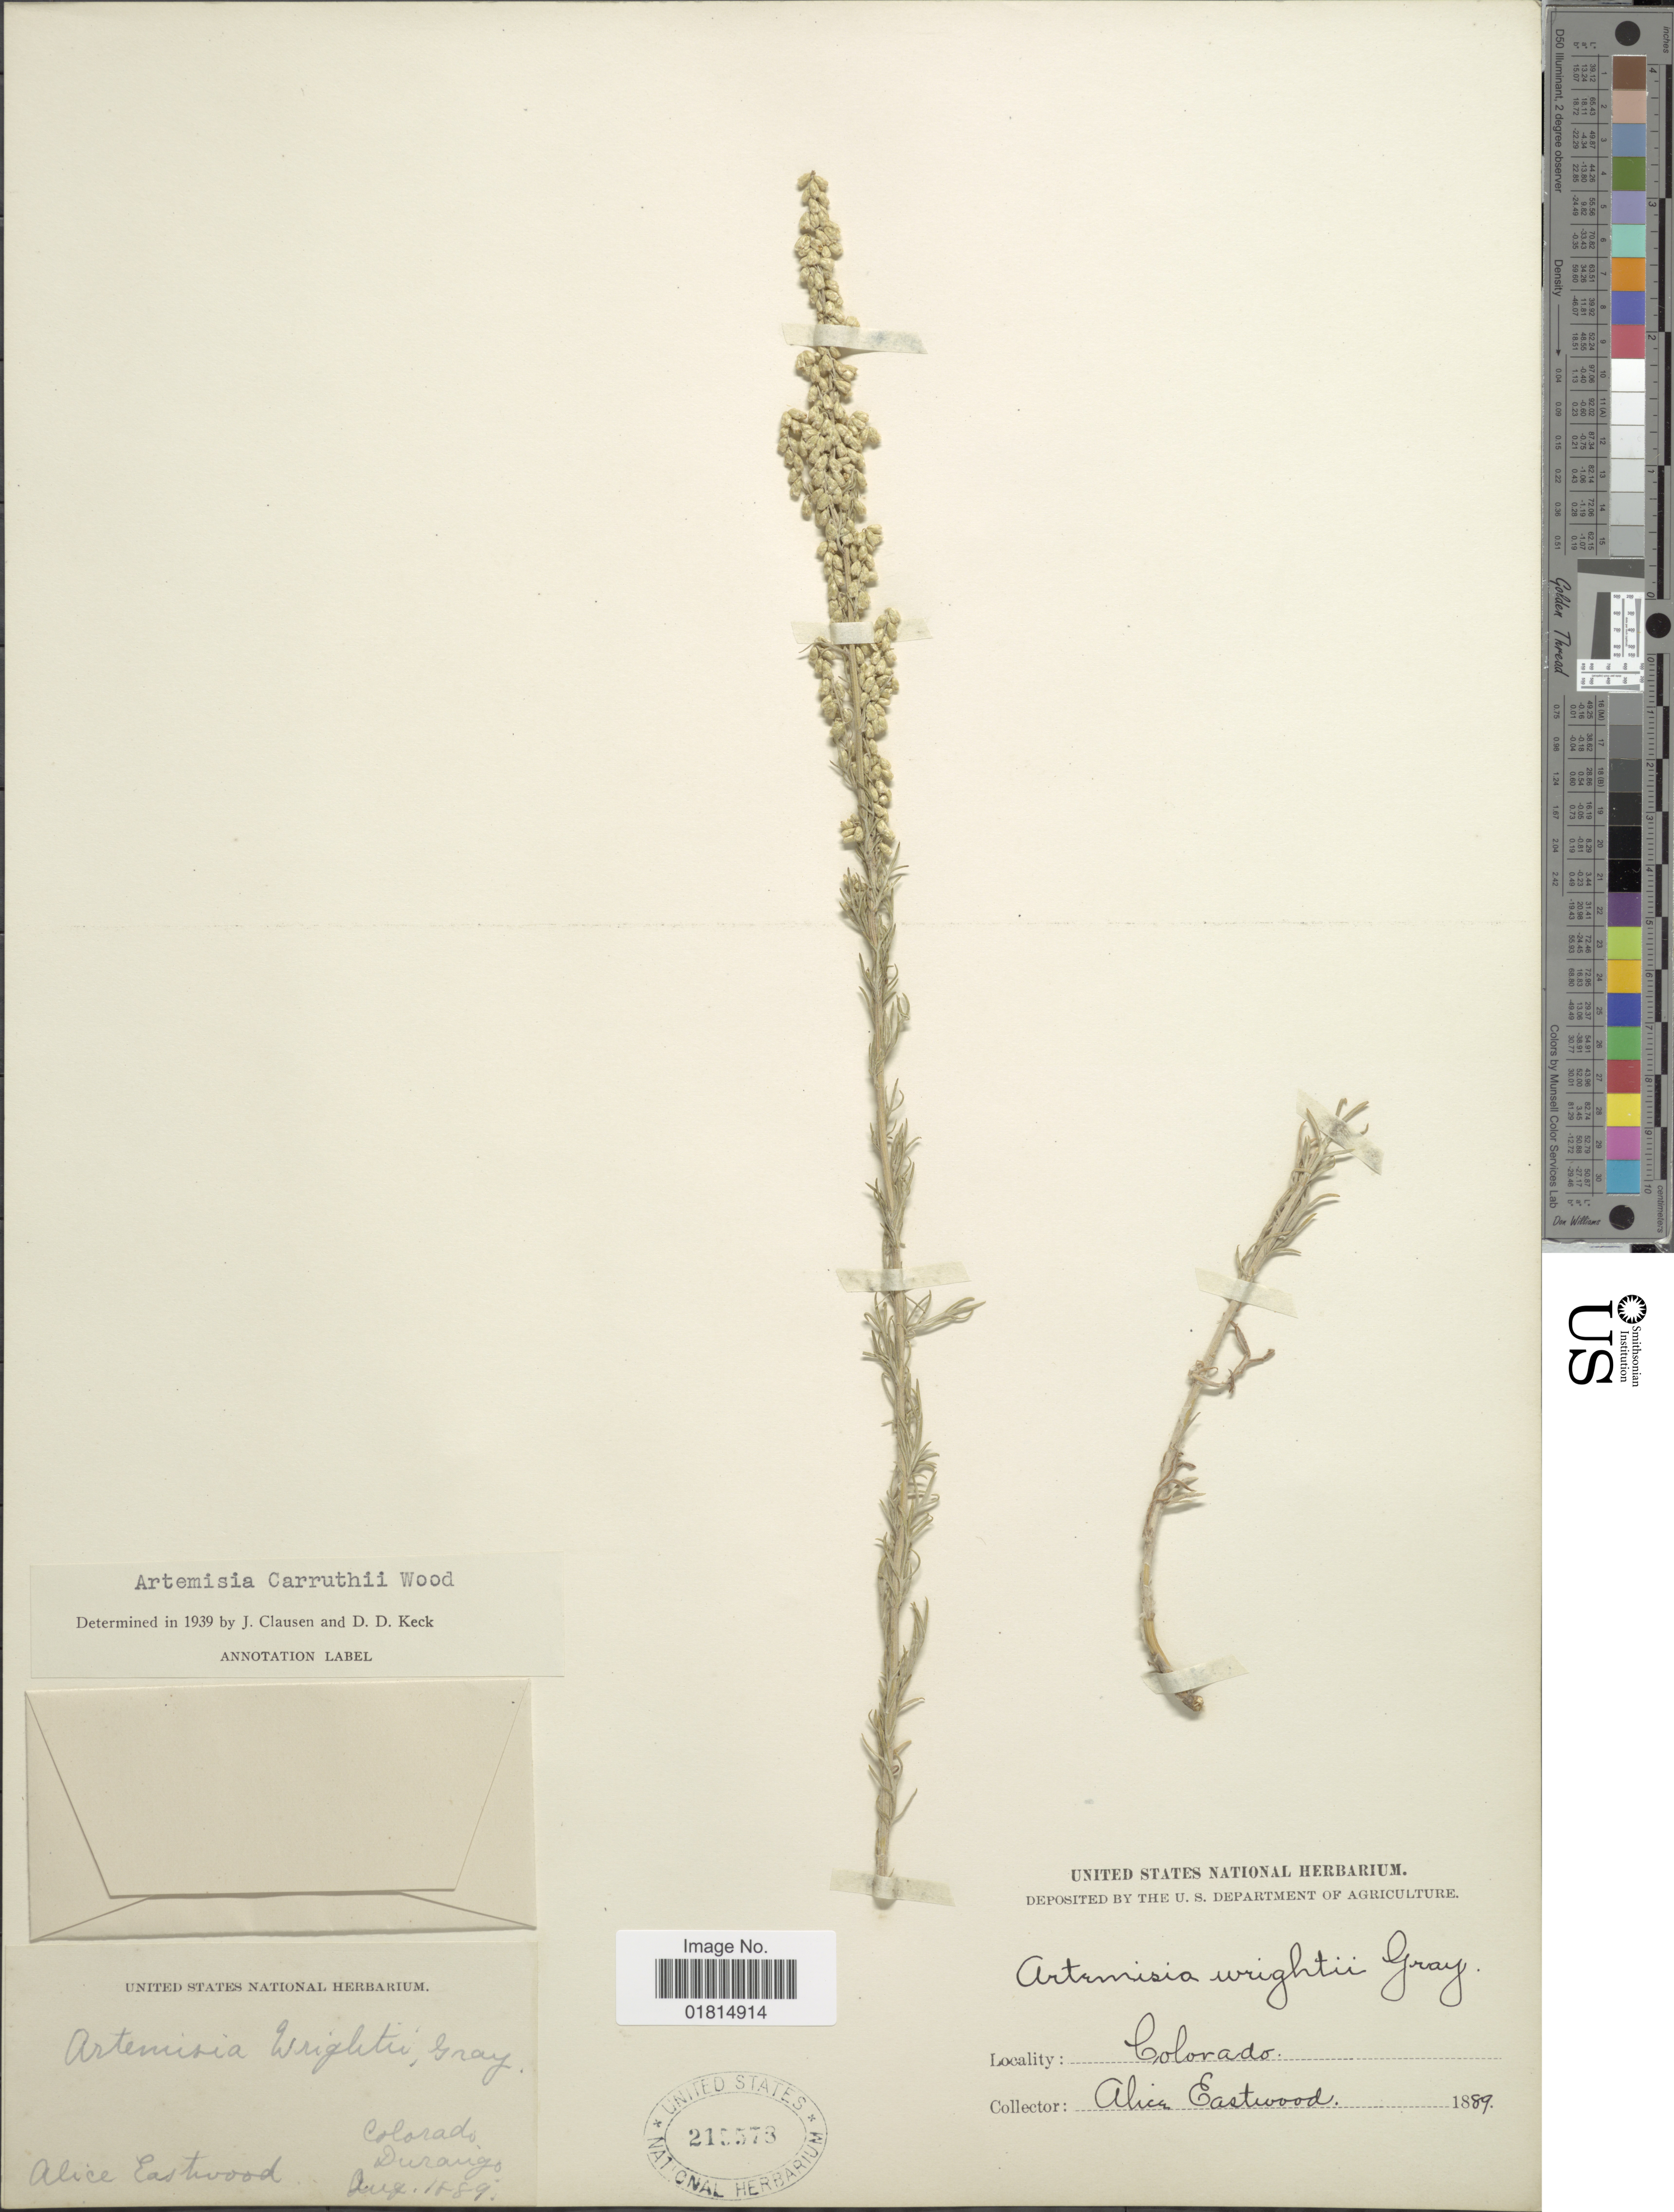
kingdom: Plantae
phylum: Tracheophyta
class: Magnoliopsida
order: Asterales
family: Asteraceae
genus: Artemisia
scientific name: Artemisia carruthii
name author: Alph. Wood ex Carruth.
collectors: A. Eastwood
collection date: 1889-08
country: United States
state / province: Colorado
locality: Colorado, Durango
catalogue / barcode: US 215578